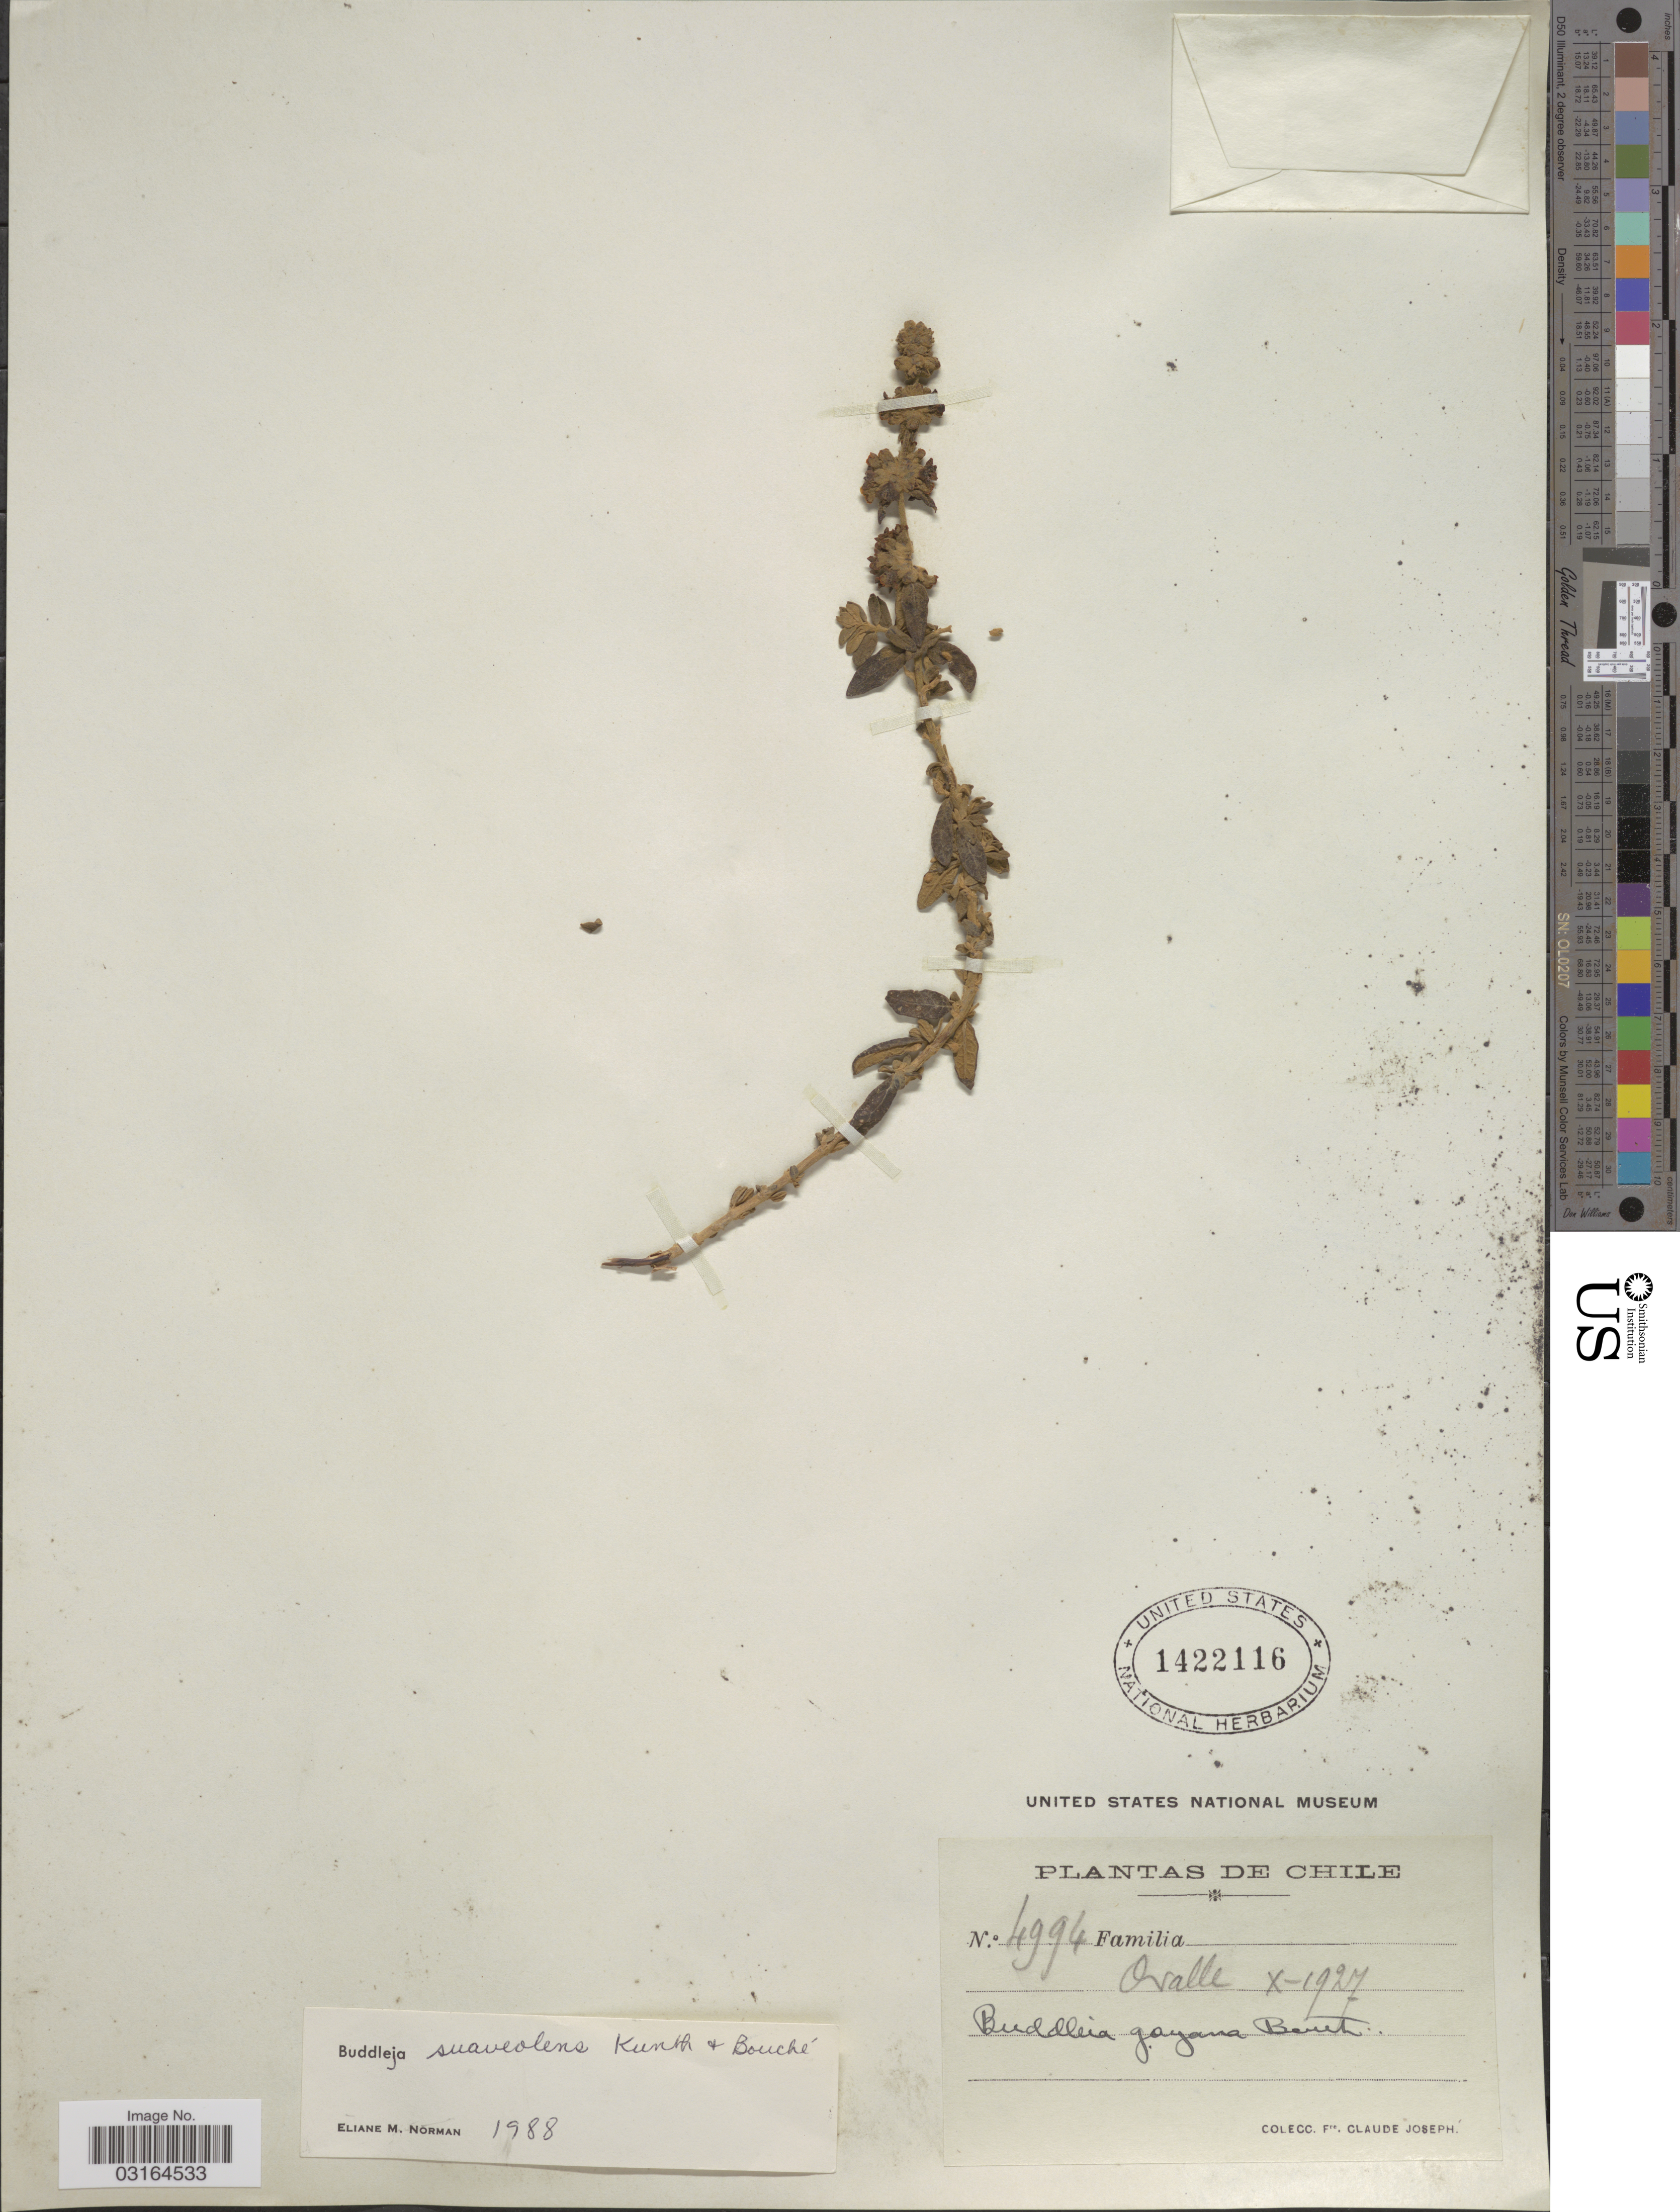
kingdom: Plantae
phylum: Tracheophyta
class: Magnoliopsida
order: Lamiales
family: Scrophulariaceae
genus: Buddleja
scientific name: Buddleja suaveolens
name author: Kunth & C.D. Bouché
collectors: Bro. Claude-Joseph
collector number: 4994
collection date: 1927-10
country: Chile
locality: Ovalle.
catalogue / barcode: US 1422116